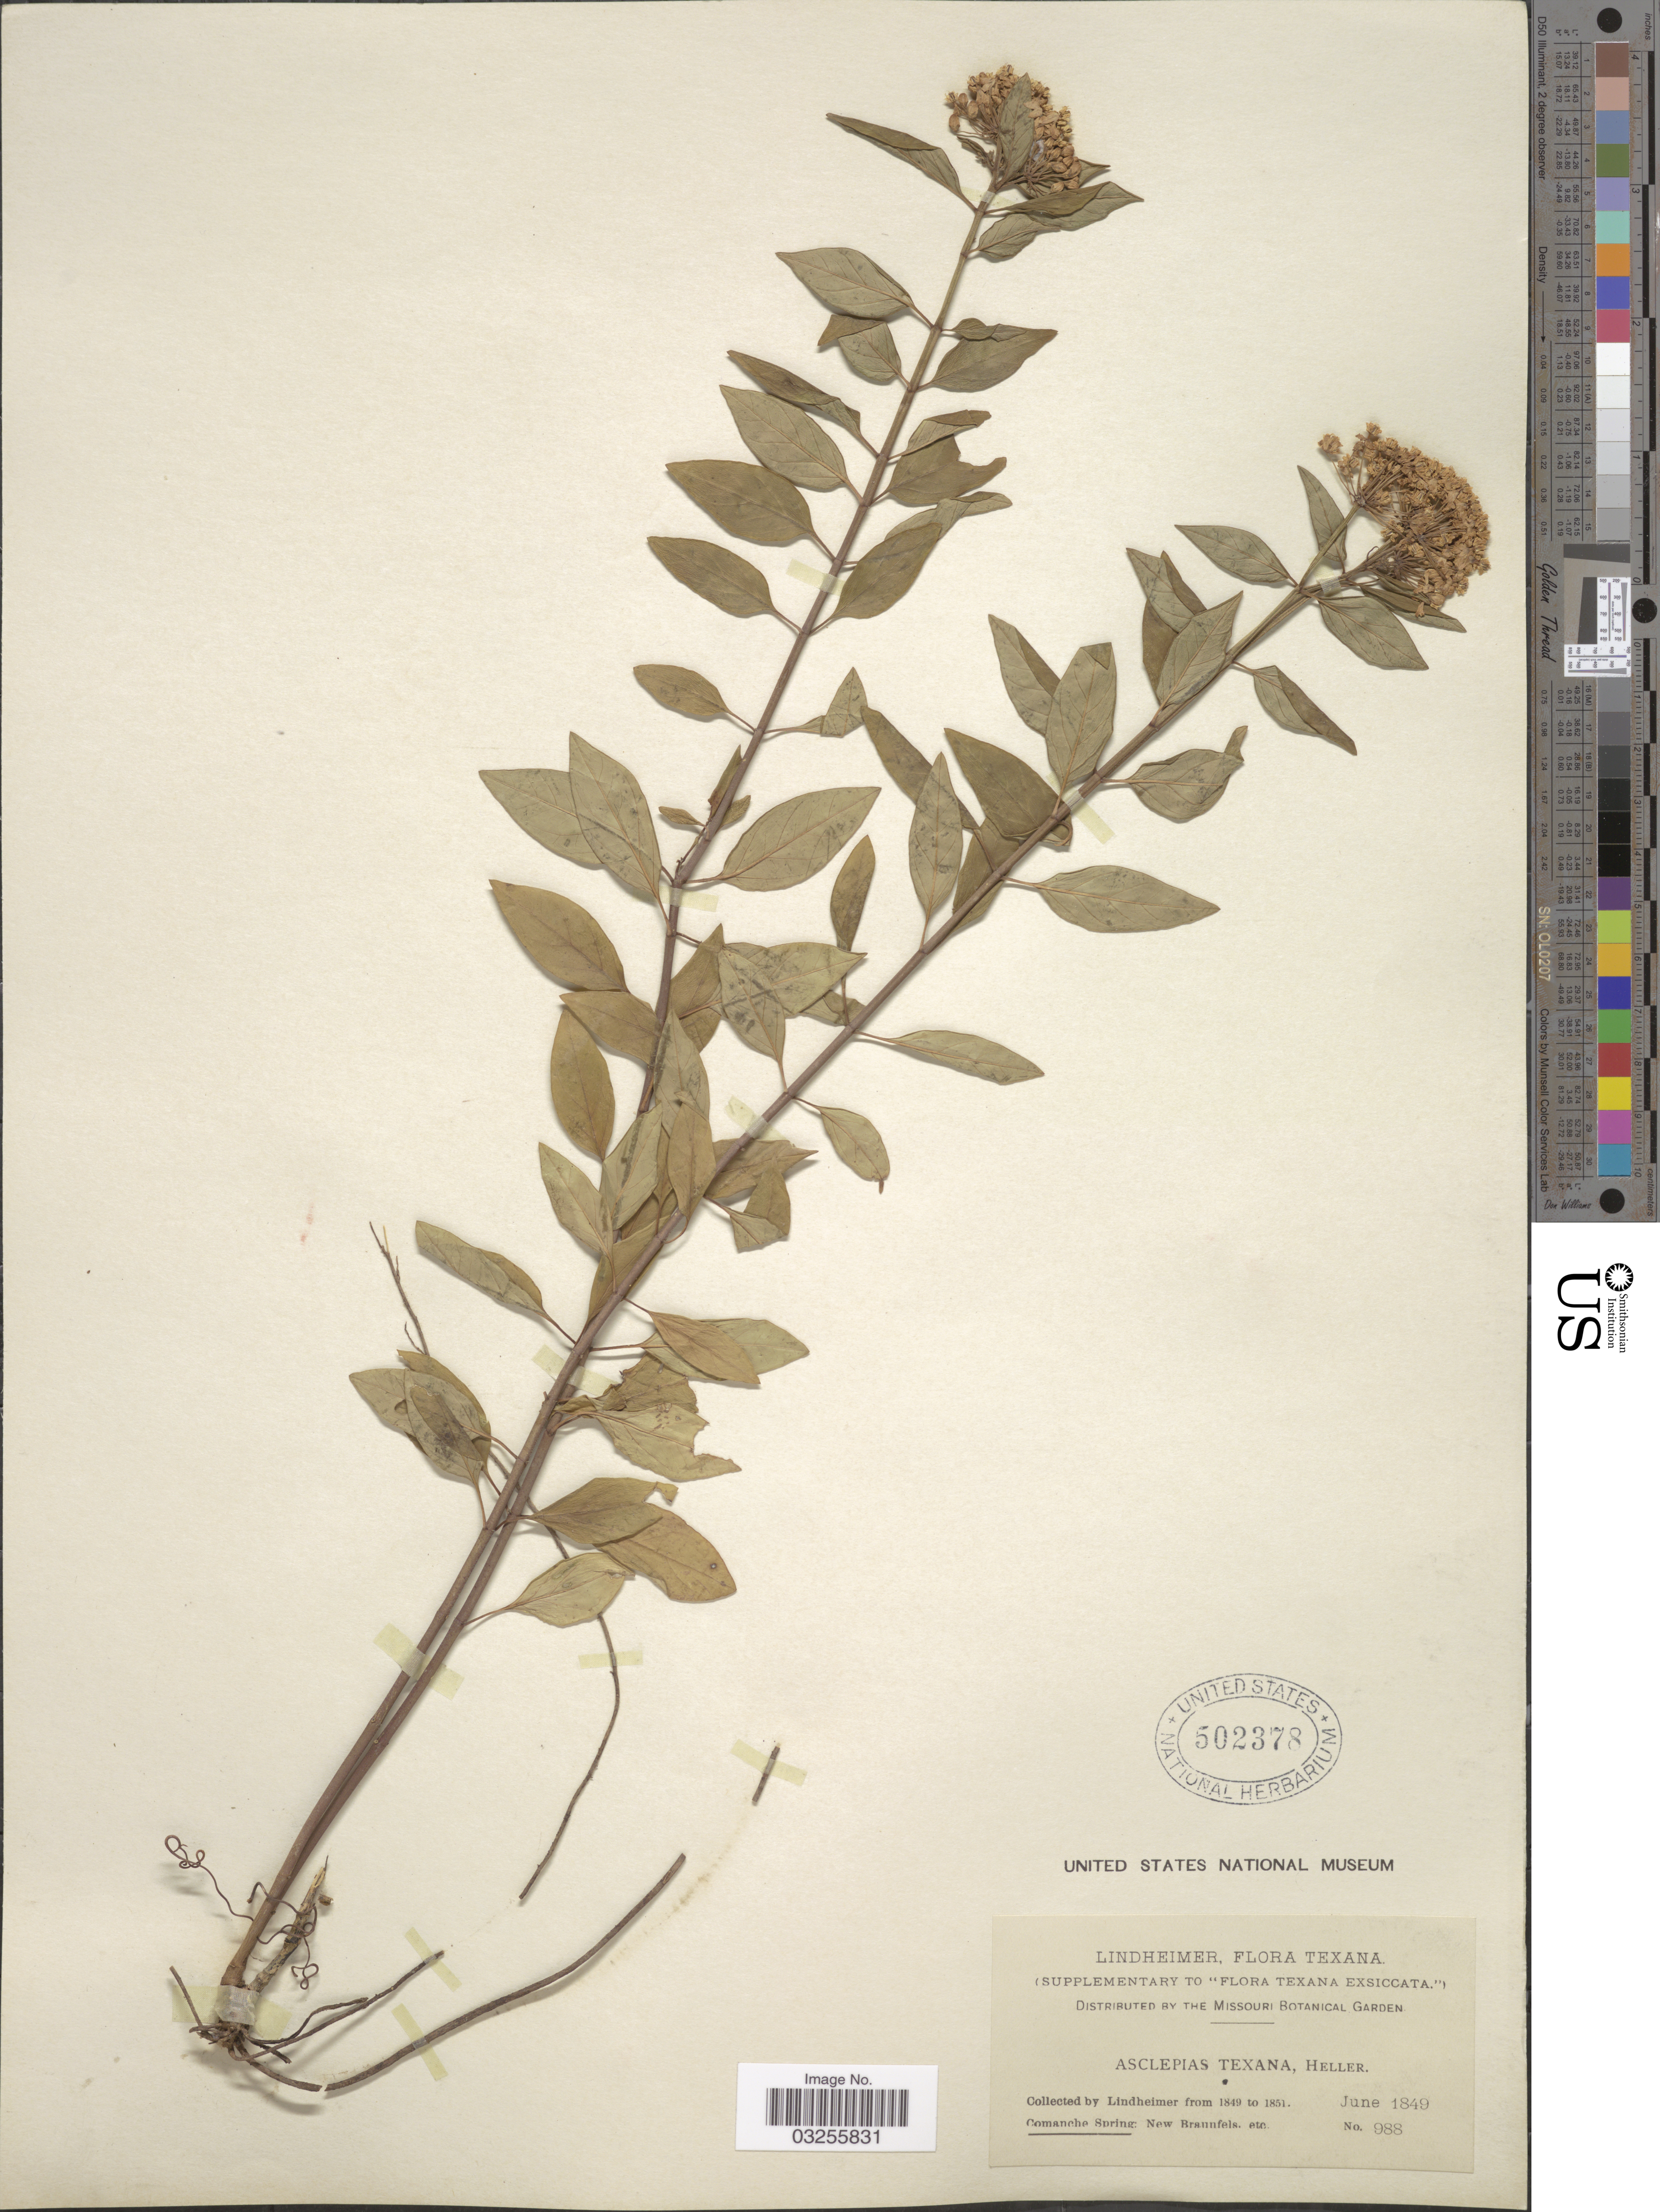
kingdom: Plantae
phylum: Tracheophyta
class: Magnoliopsida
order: Gentianales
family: Apocynaceae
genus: Asclepias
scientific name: Asclepias texana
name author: A. Heller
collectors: -. Lindheimer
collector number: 988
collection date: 1849-06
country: United States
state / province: Texas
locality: Comanche Spring: New Braunfels, etc.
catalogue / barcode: US 502378